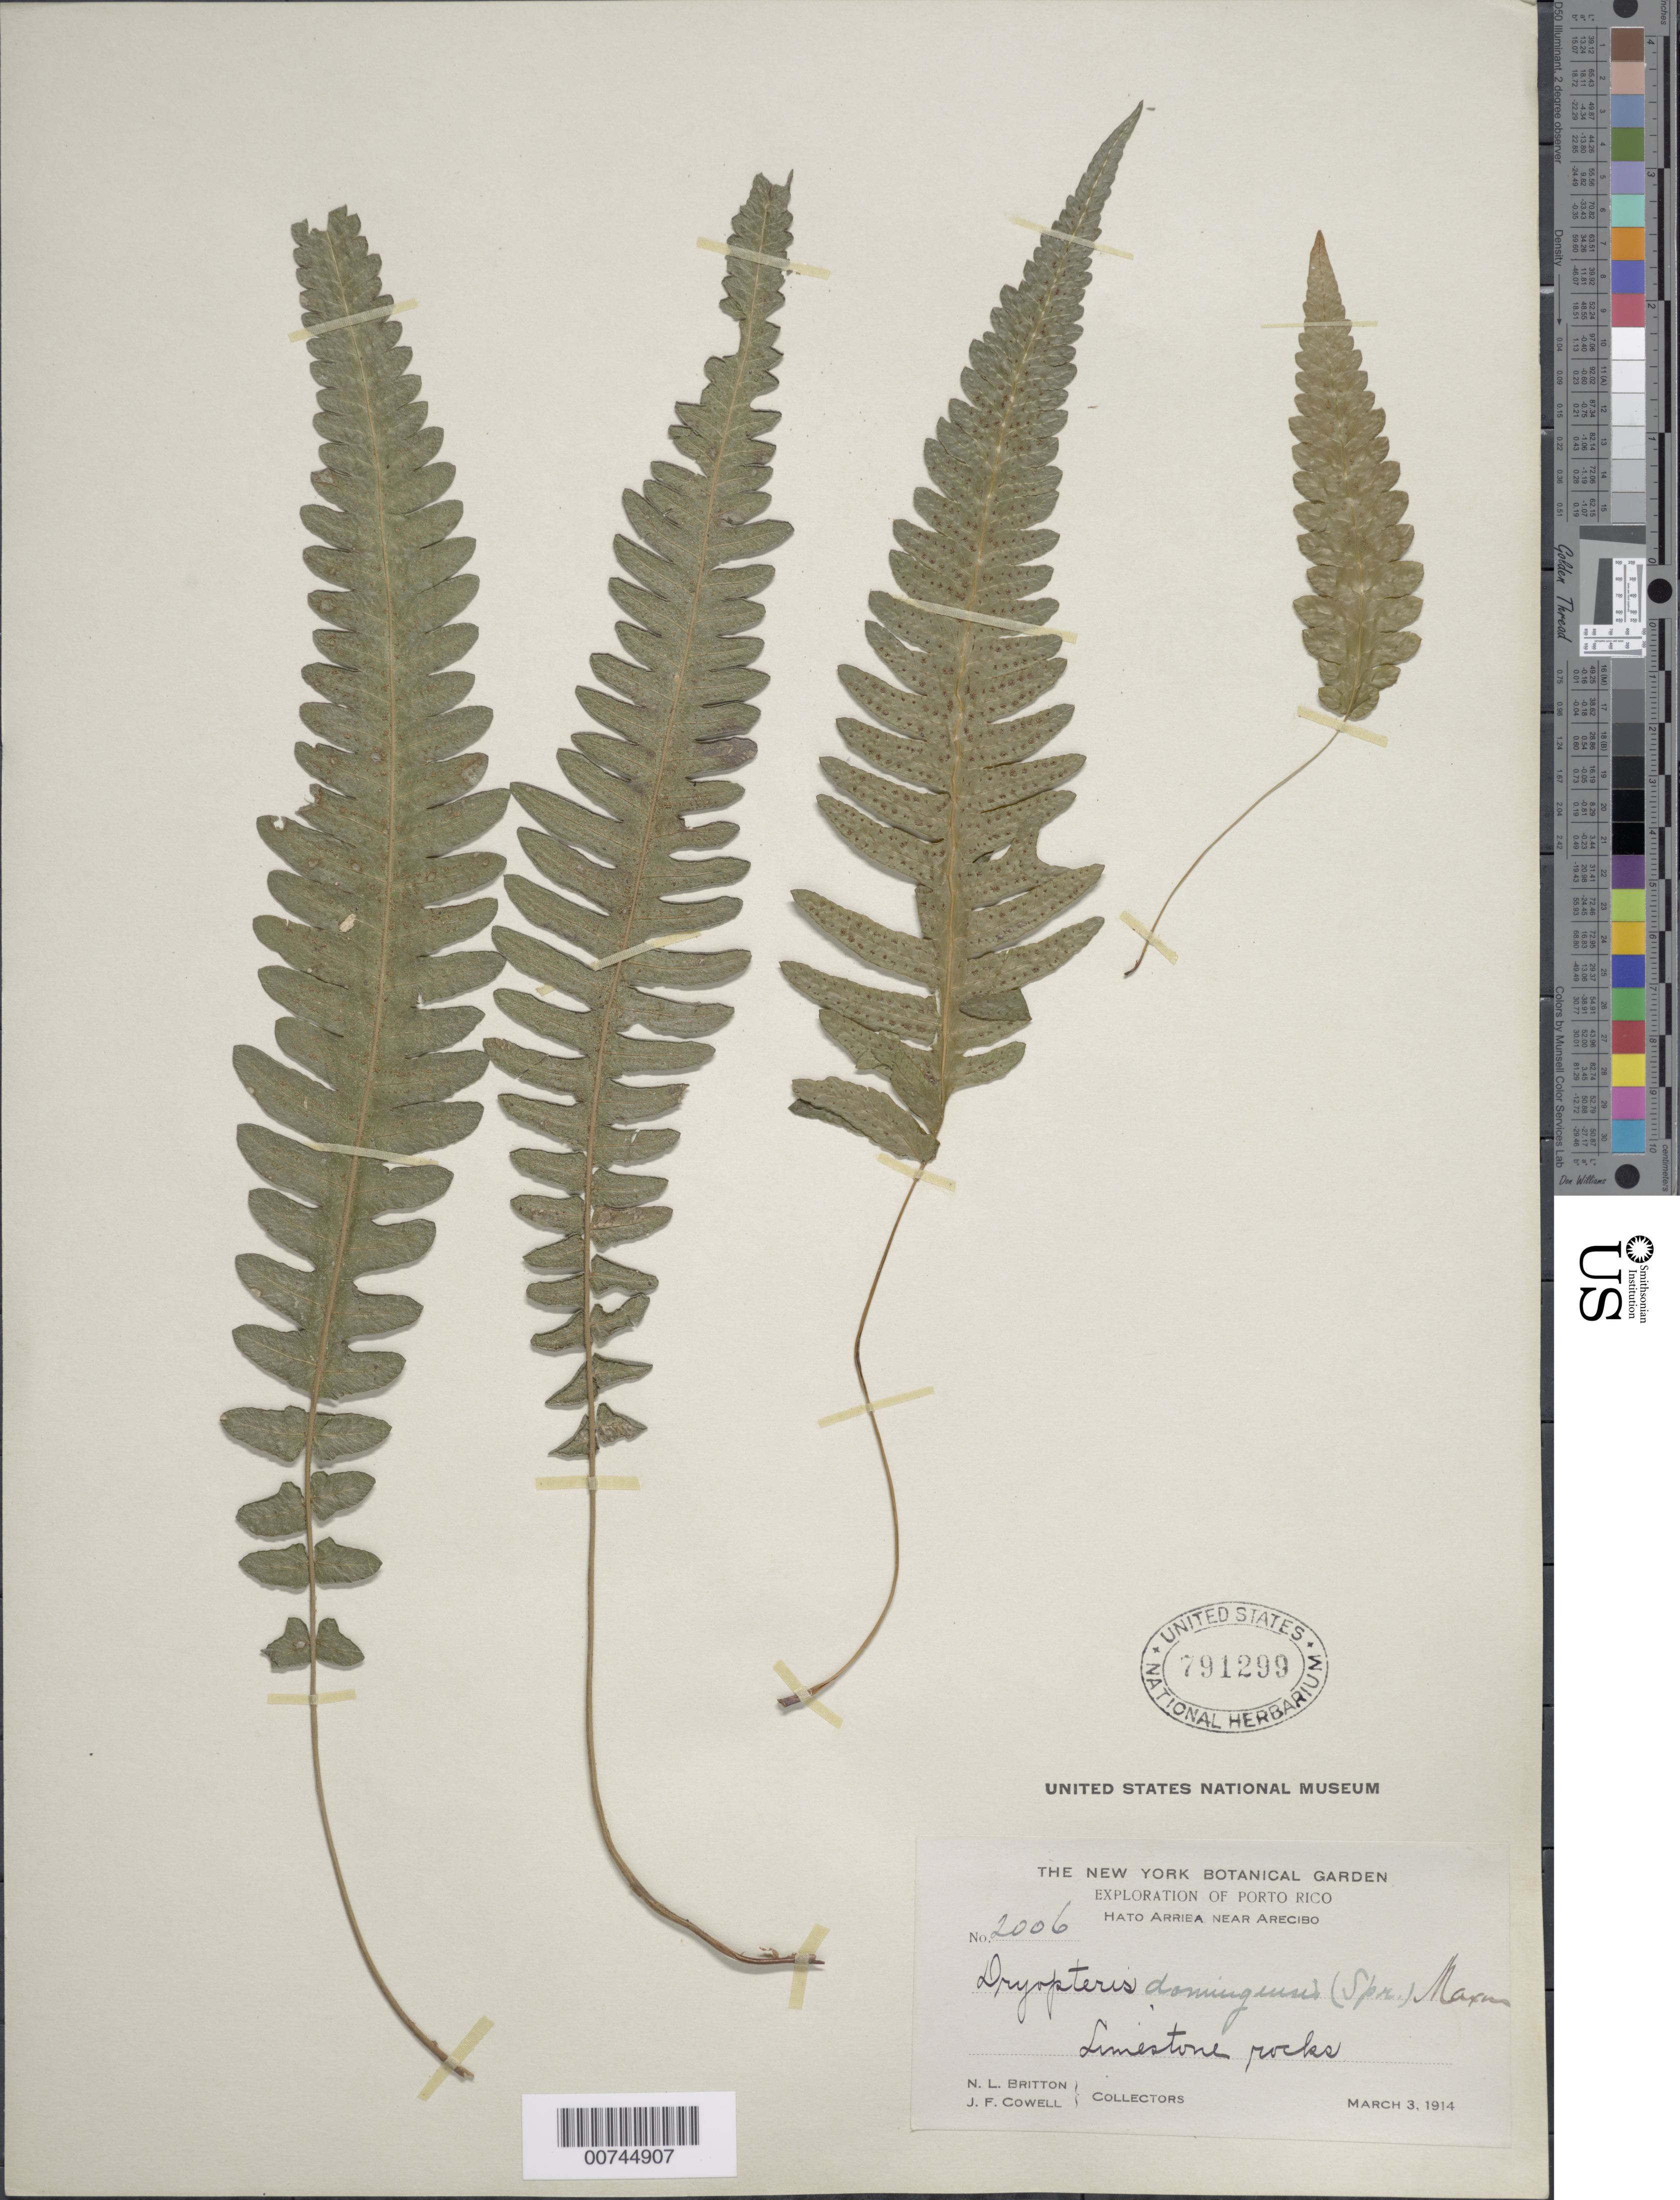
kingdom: Plantae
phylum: Tracheophyta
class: Polypodiopsida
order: Polypodiales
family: Thelypteridaceae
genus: Goniopteris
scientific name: Goniopteris guadelupensis (Wikstr.) comb. nov., ined 2015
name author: (Wikstr.)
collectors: N. Britton & J. F. Cowell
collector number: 2006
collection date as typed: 03 Mar 1914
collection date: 1914-03-03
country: Puerto Rico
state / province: Arecibo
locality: Hato Arriea, near Arecibo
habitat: Limestone rocks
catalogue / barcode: US 791299